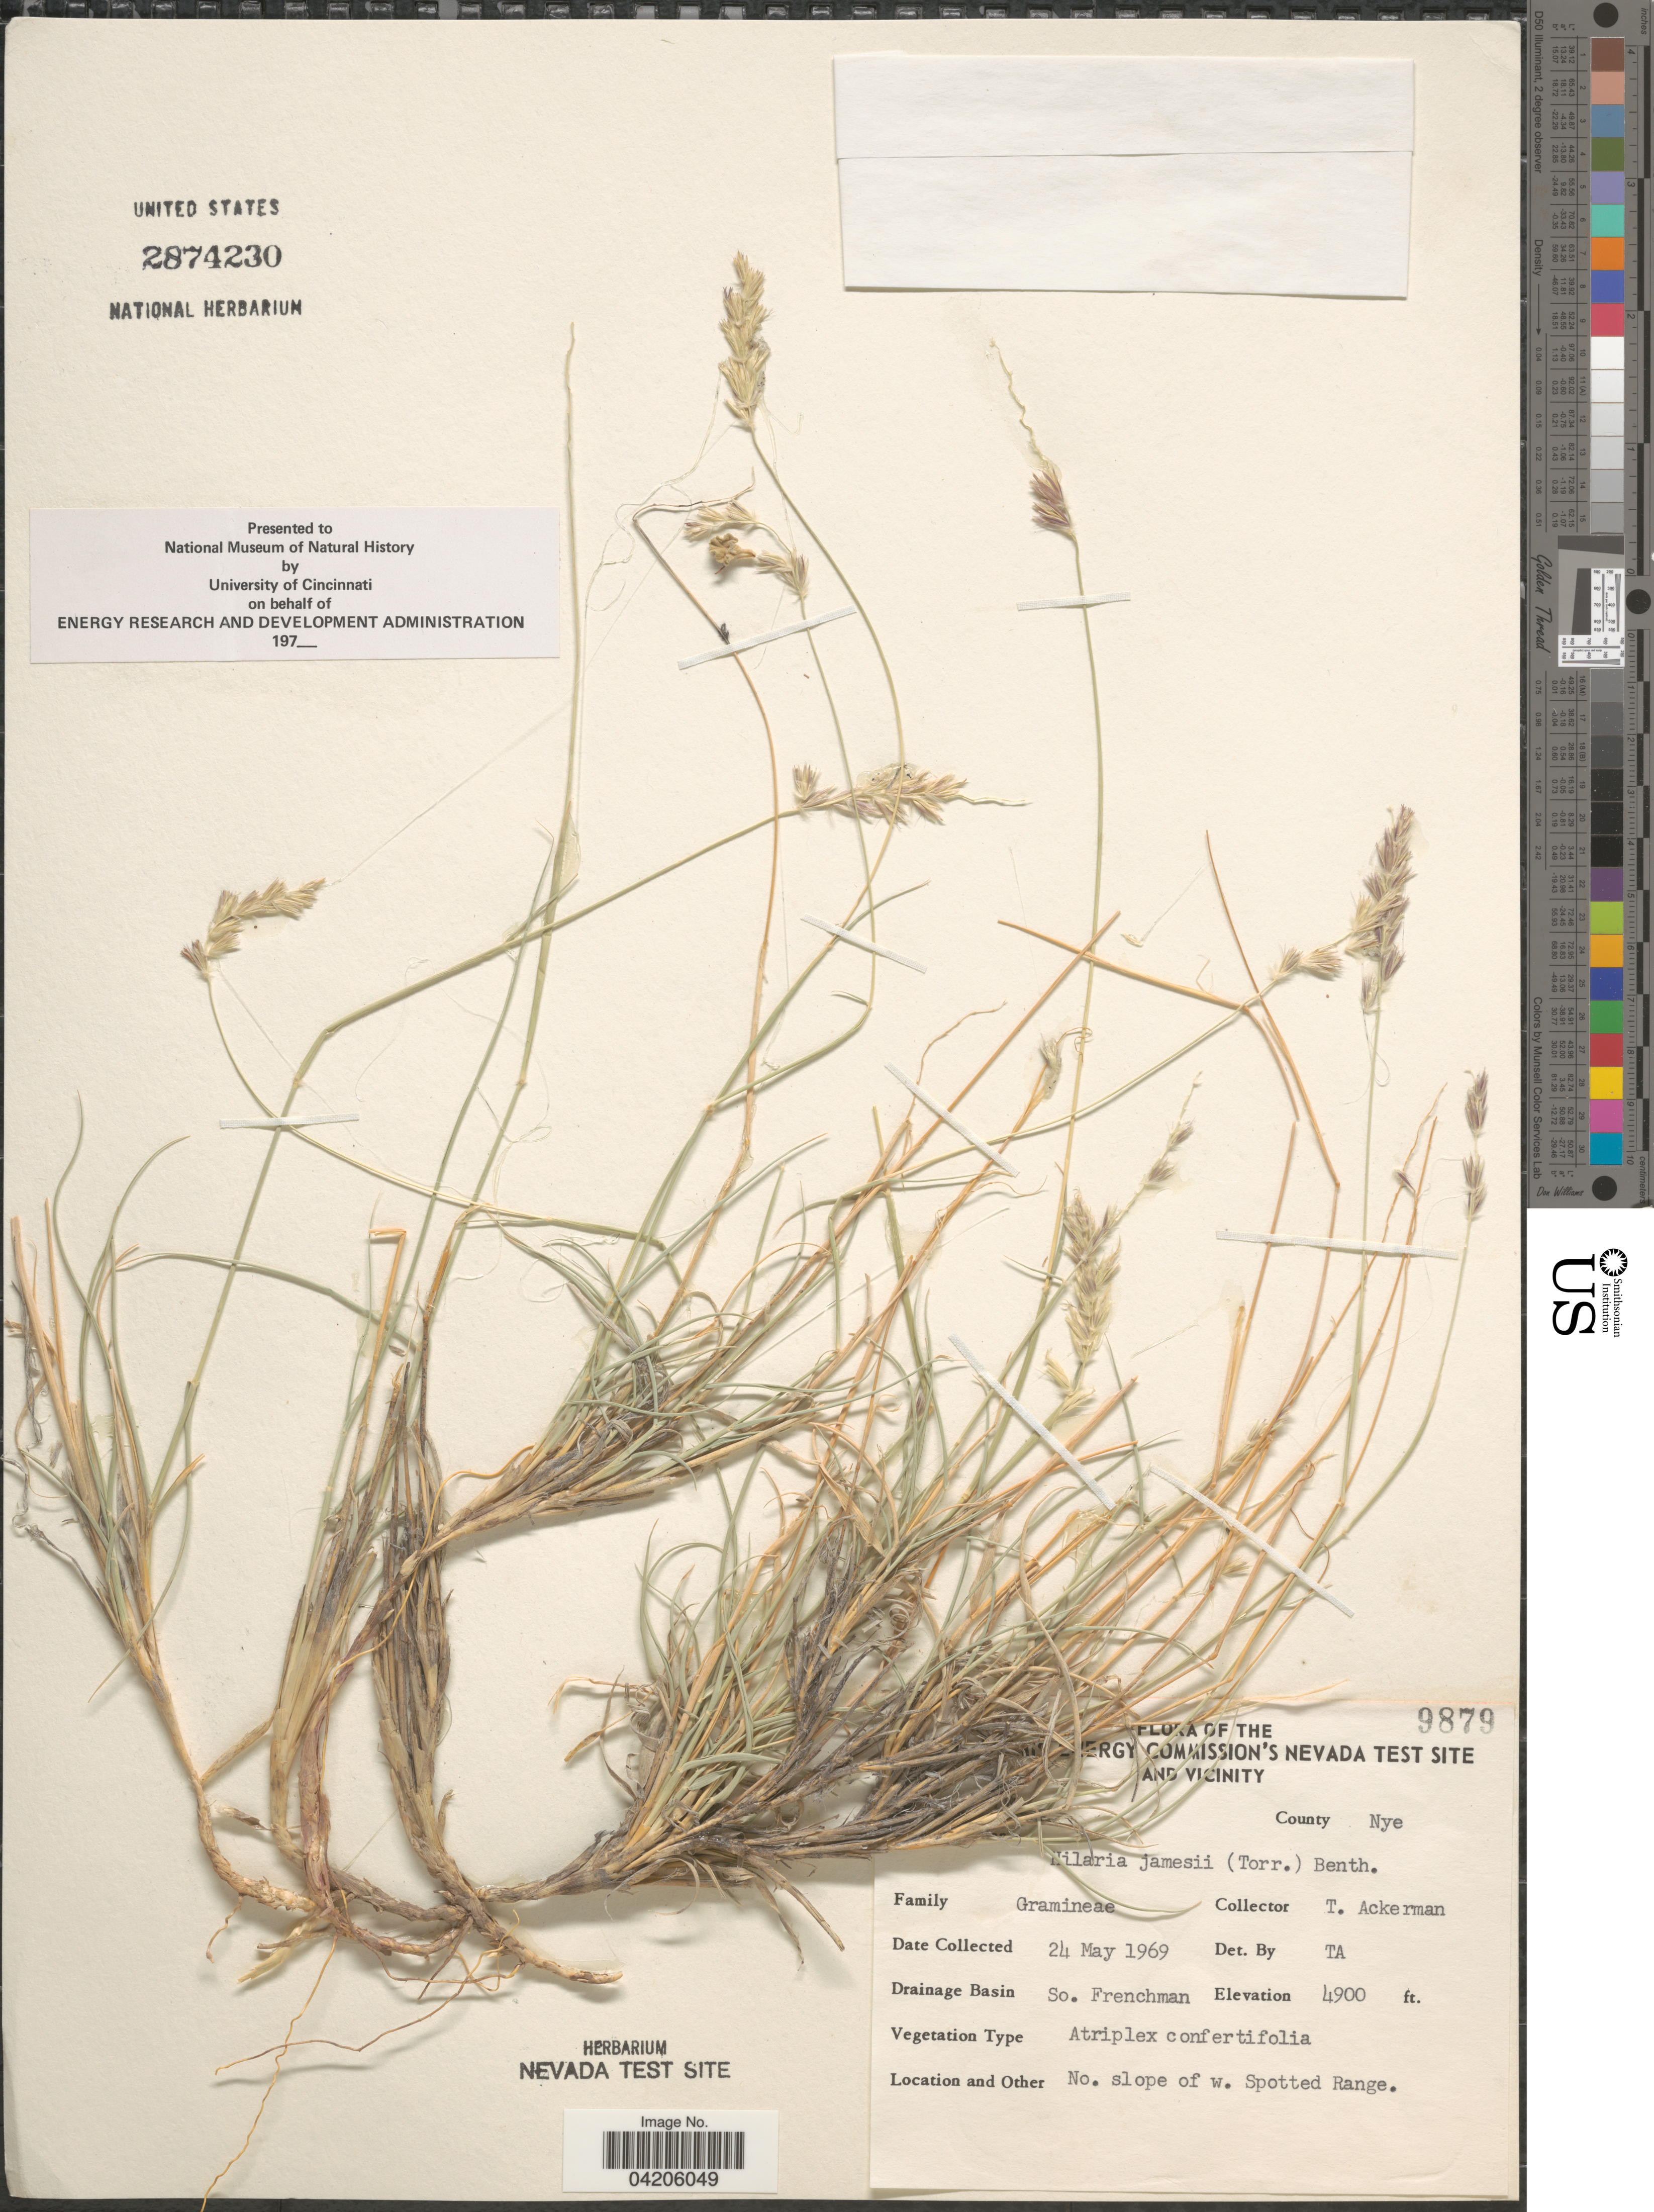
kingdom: Plantae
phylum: Tracheophyta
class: Liliopsida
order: Poales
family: Poaceae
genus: Hilaria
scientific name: Hilaria jamesii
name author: (Torr.) Benth.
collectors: T. Ackerman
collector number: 9879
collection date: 1969-05-24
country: United States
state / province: Nevada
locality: The U.S. Atomic Energy Commission's Nevada Test Site and Vicinity. County Nye. Drainage Basin So. Frenchman. No. slope of w. Spotted Range.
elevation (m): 1494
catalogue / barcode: US 2874230